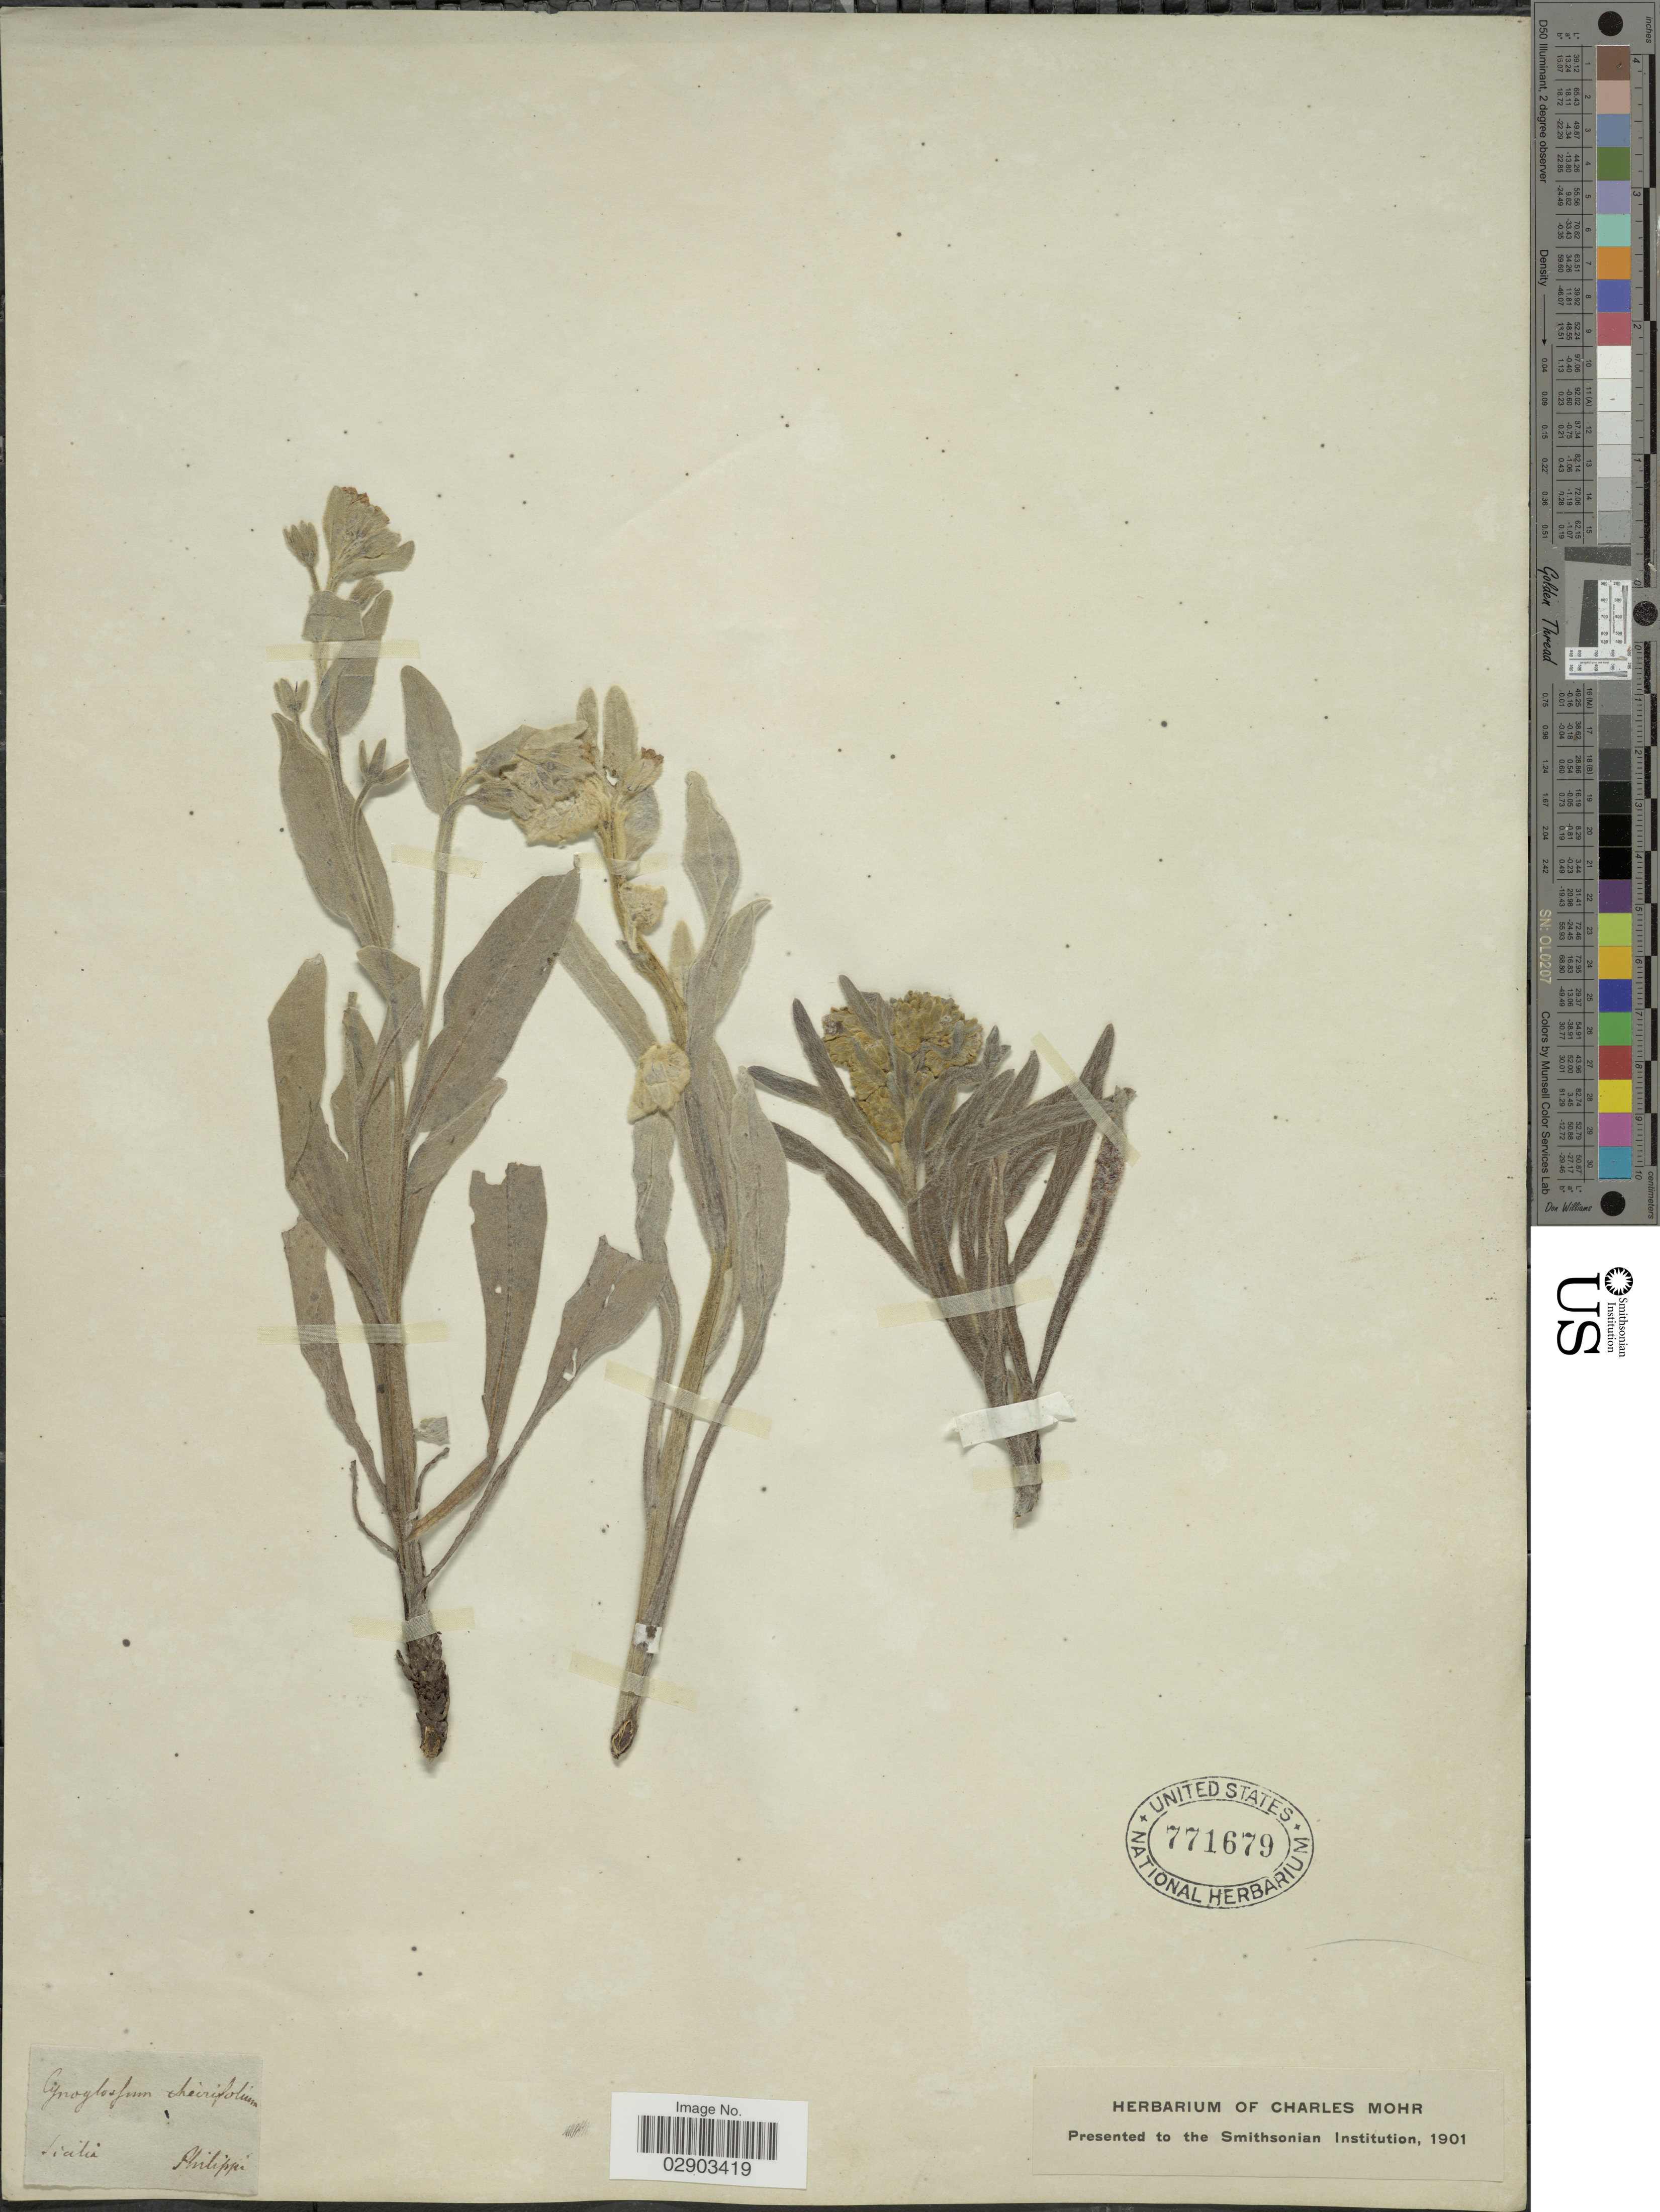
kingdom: Plantae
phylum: Tracheophyta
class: Magnoliopsida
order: Boraginales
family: Boraginaceae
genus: Cynoglossum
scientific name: Cynoglossum cheirifolium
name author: L.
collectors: -. Philippi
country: Italy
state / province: Siciliana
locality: Sicilia.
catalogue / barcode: US 771679